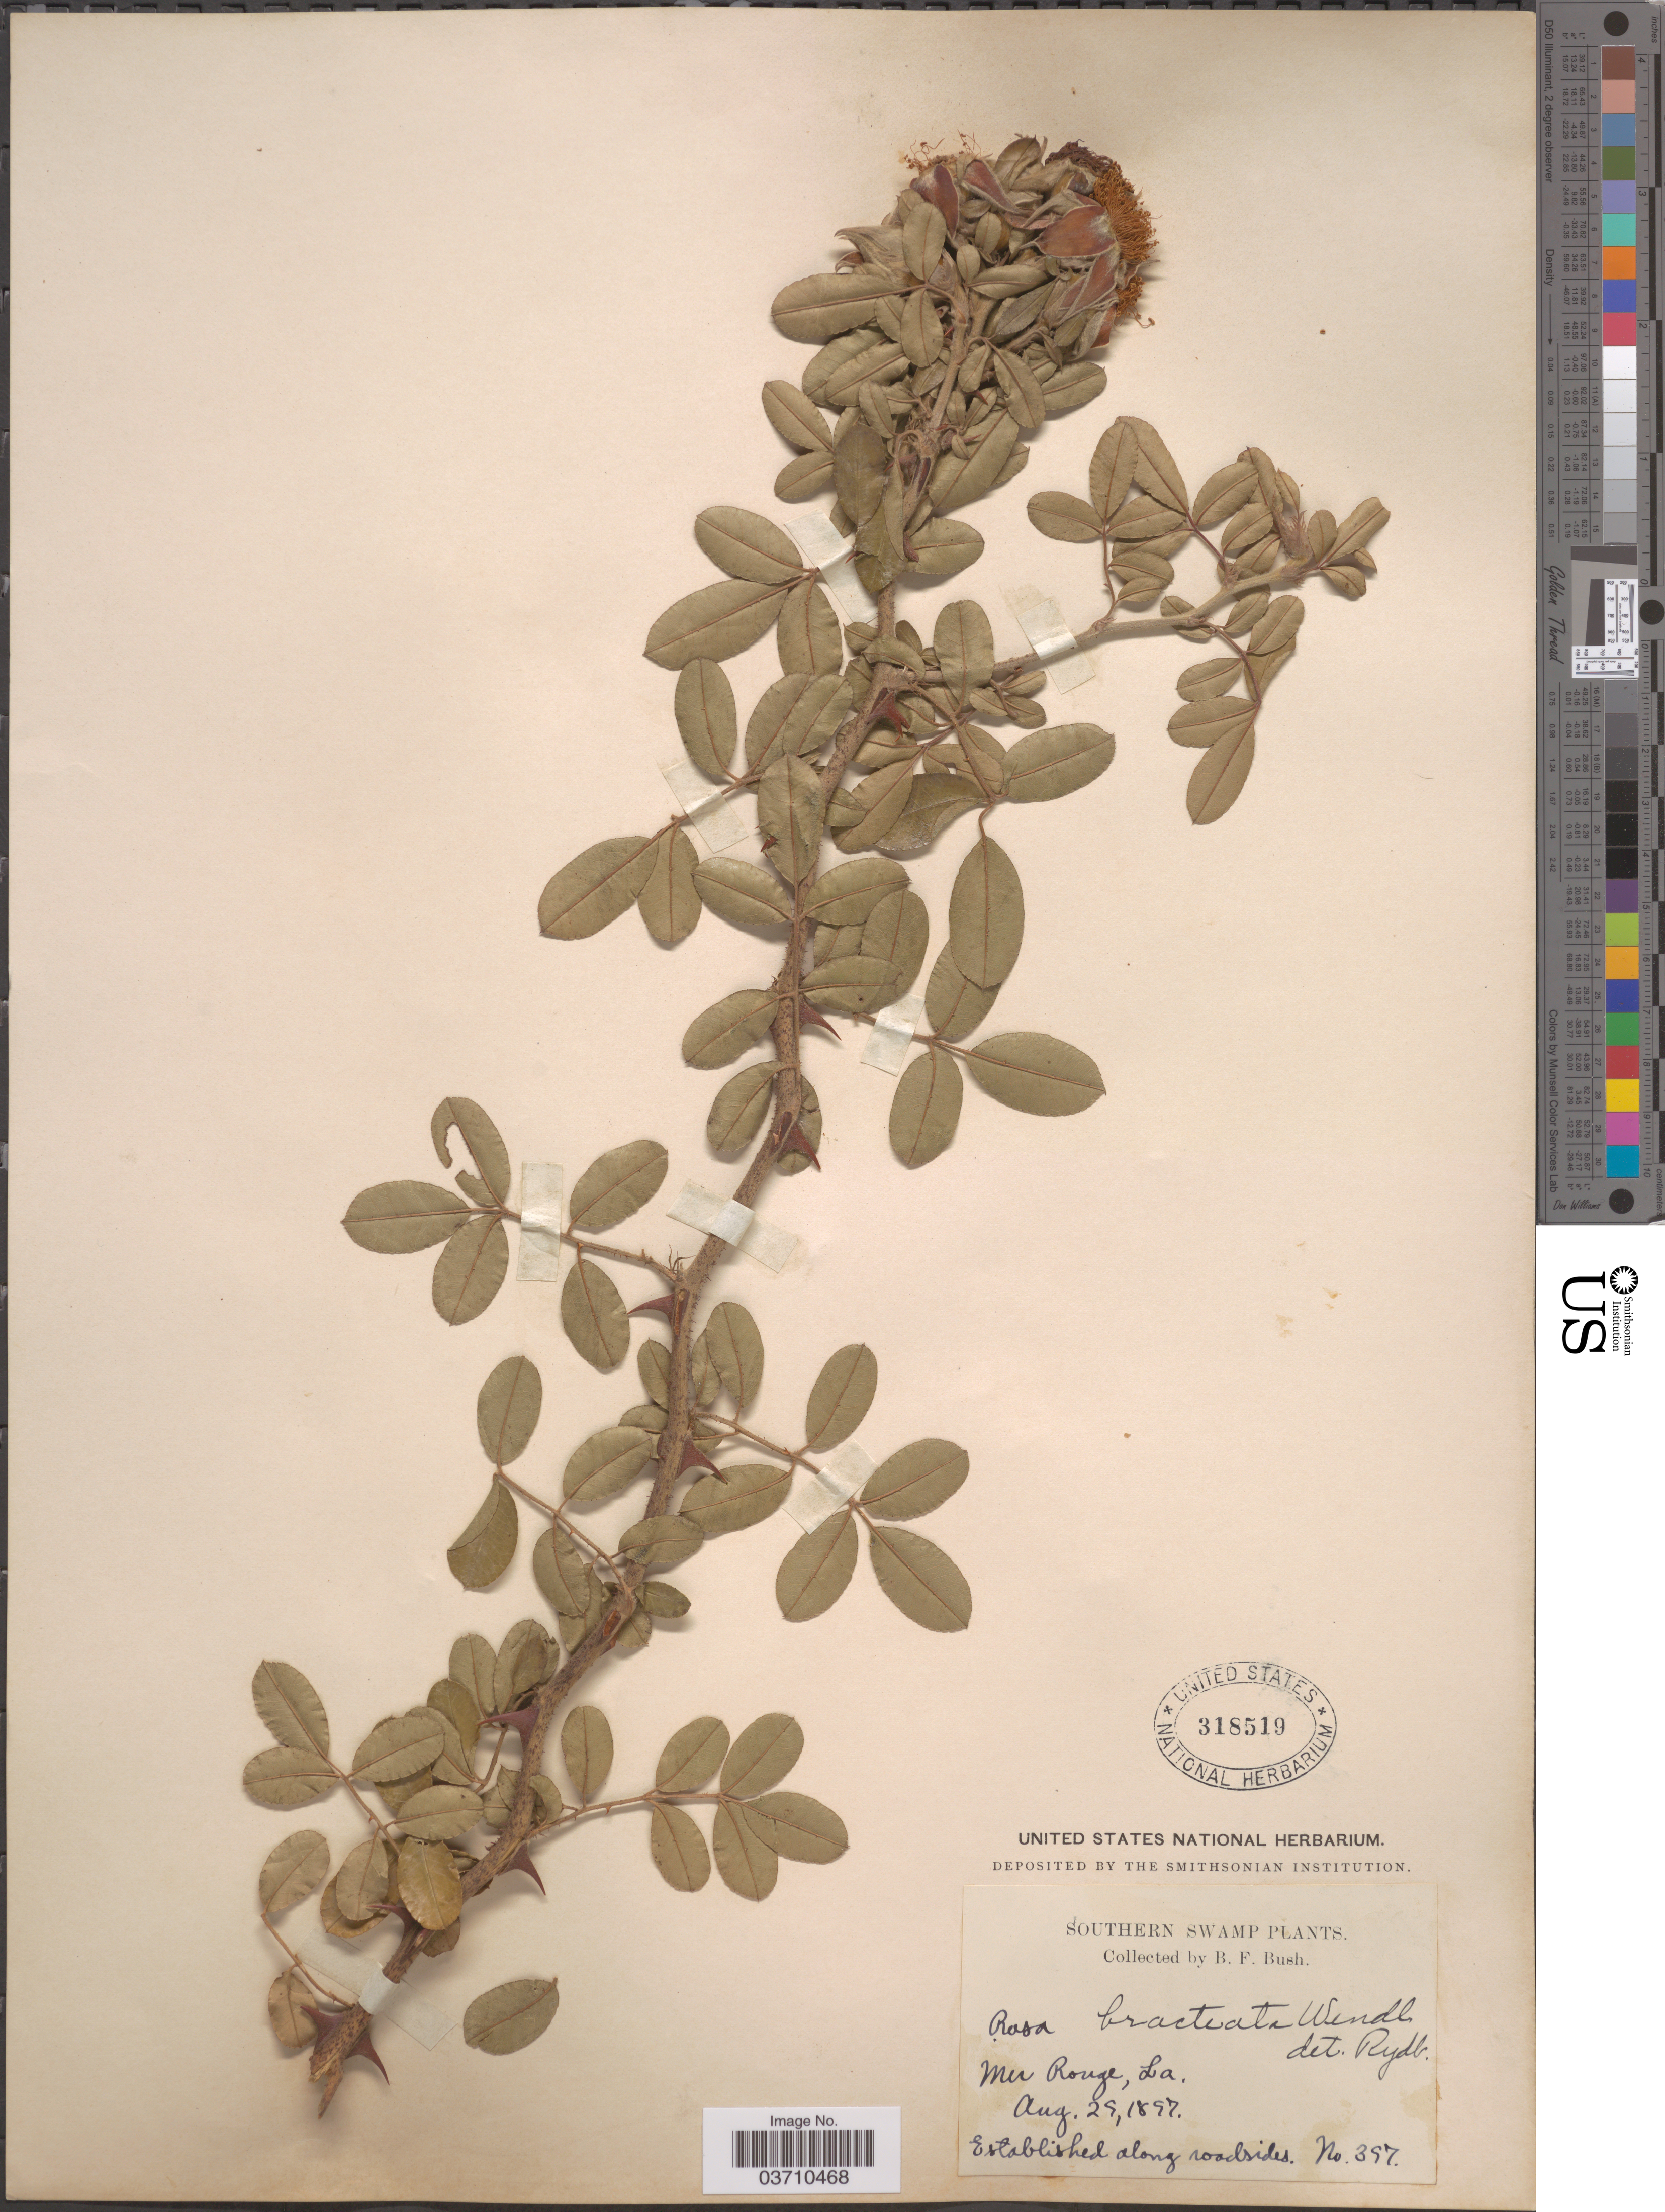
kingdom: Plantae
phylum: Tracheophyta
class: Magnoliopsida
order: Rosales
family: Rosaceae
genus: Rosa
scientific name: Rosa bracteata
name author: J.C. Wendl.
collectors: B. F. Bush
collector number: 397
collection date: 1897-08-29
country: United States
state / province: Louisiana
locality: Southern Swamp. Mer Rouge.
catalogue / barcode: US 318519